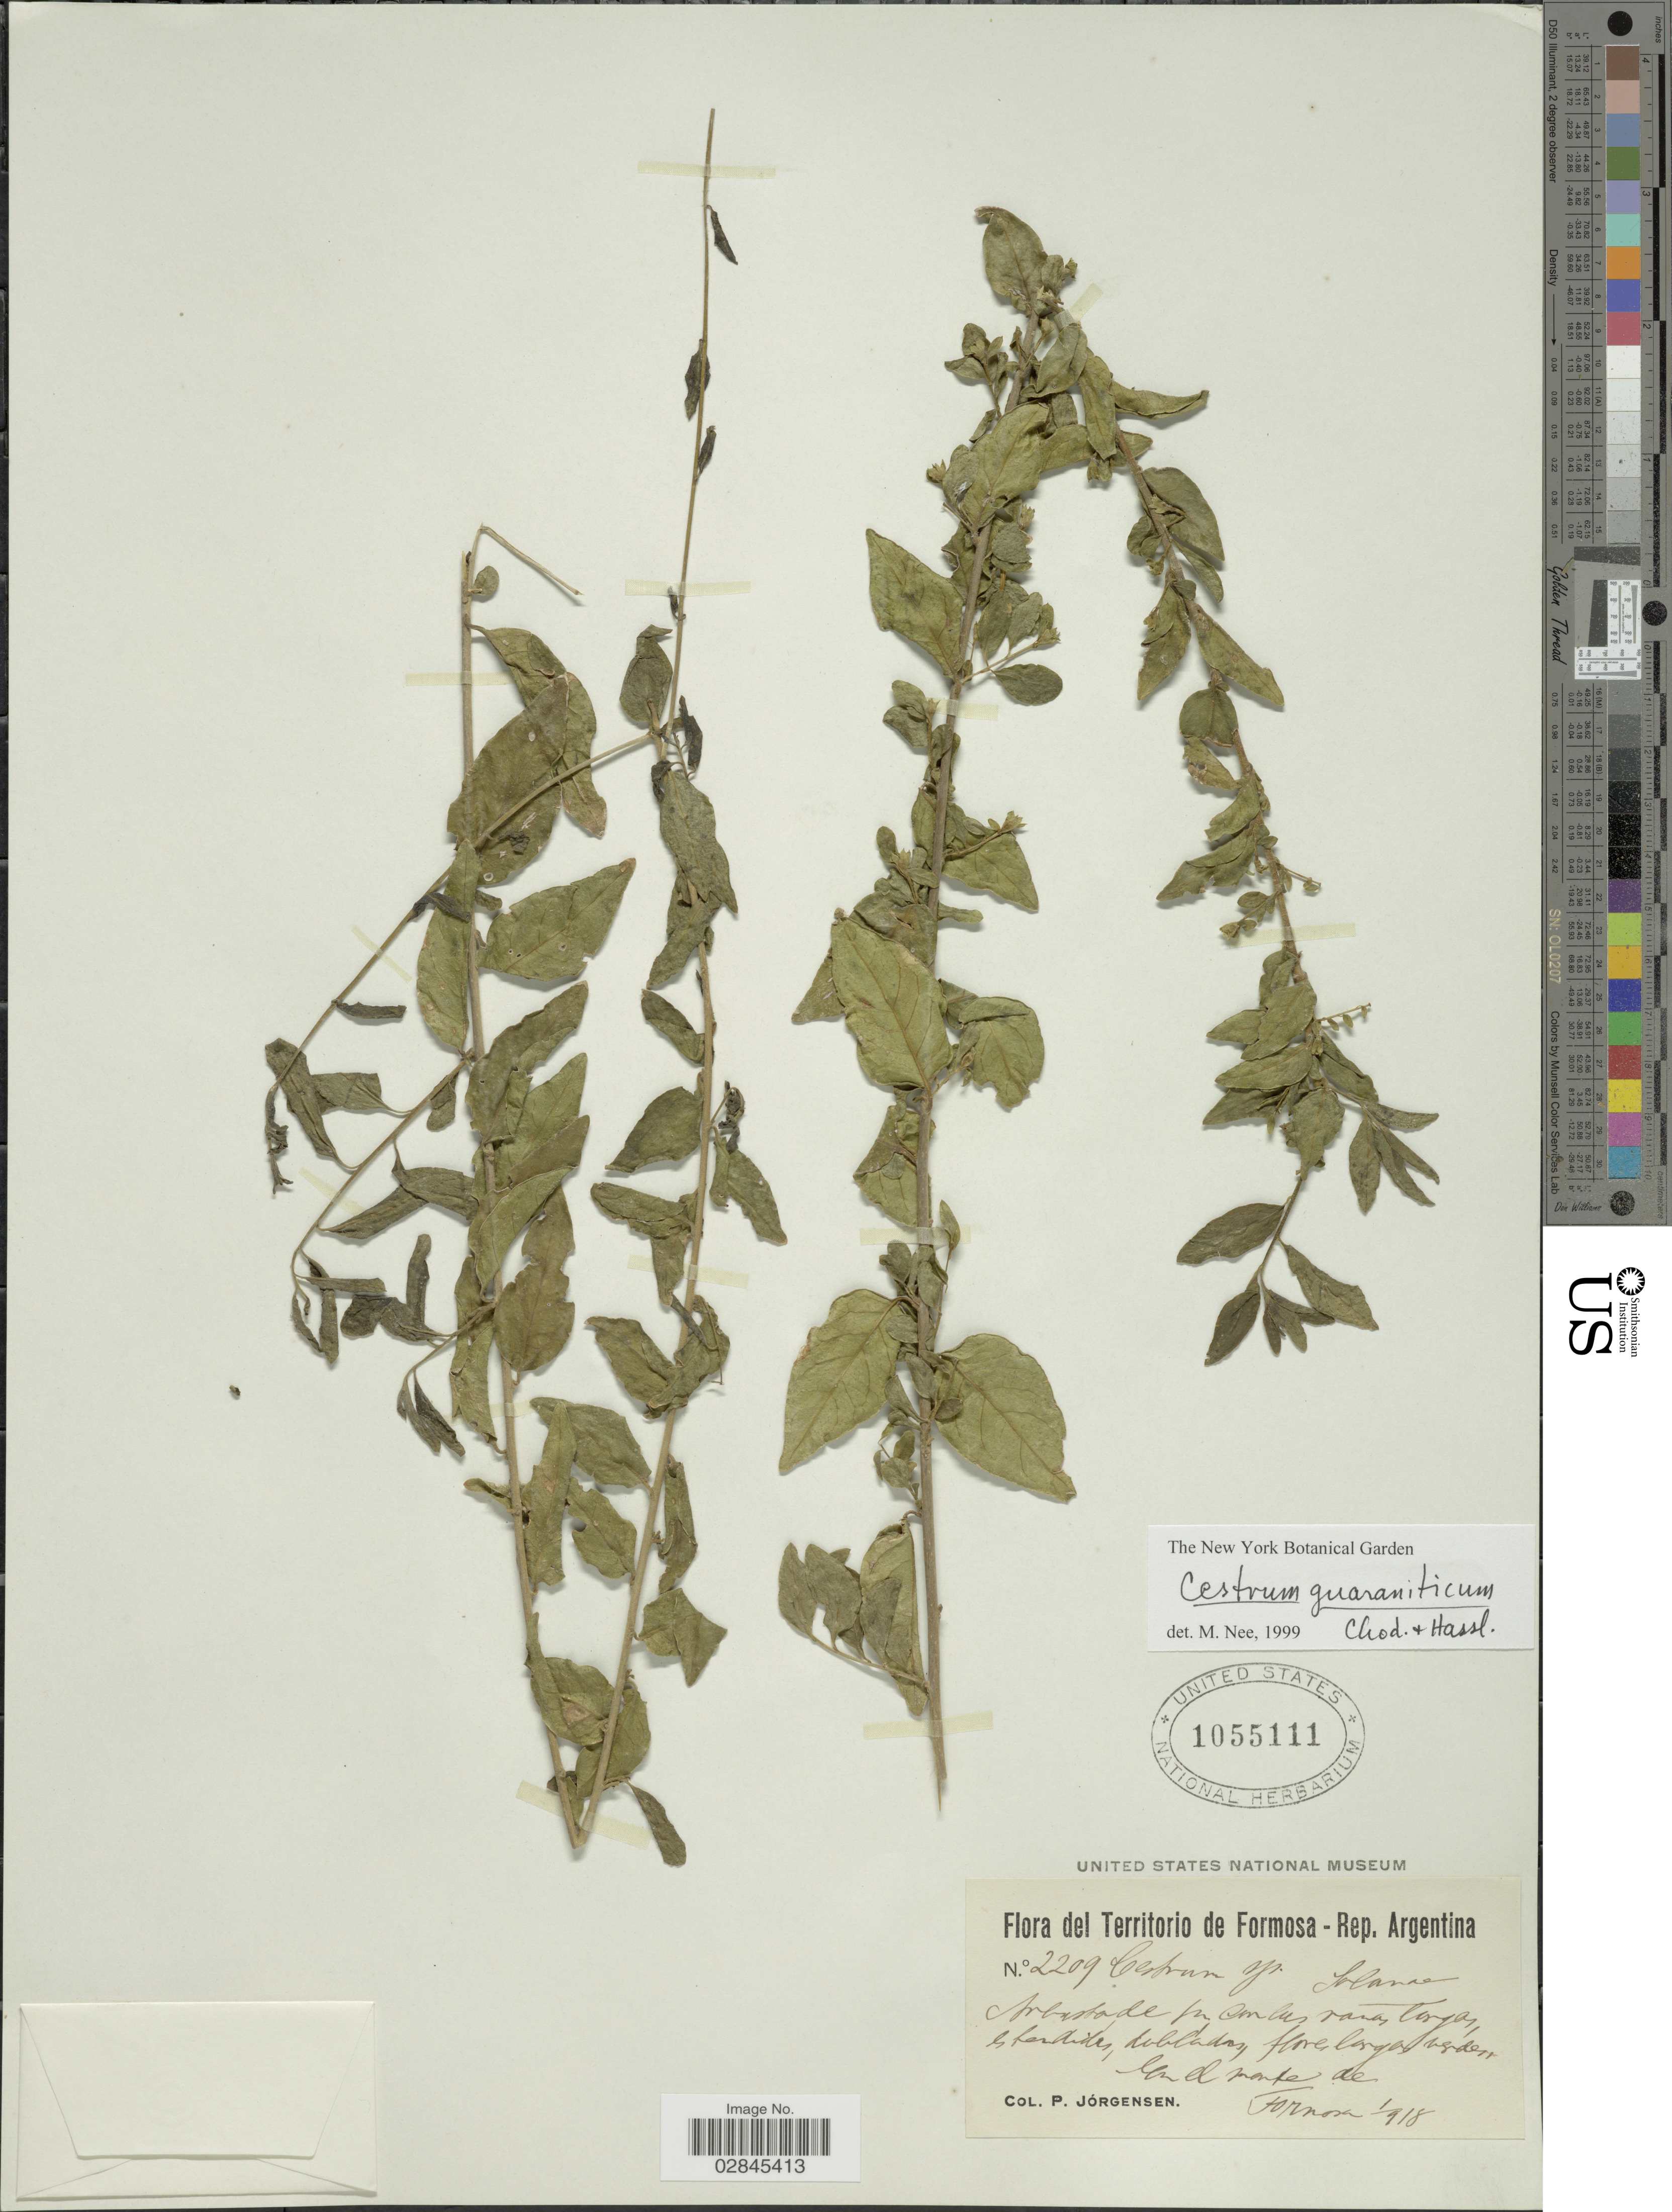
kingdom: Plantae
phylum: Tracheophyta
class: Magnoliopsida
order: Solanales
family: Solanaceae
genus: Cestrum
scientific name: Cestrum guaraniticum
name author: Chodat & Hassl.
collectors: P. Jörgensen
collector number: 2209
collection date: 1918-01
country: Argentina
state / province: Formosa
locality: Territorio de Formosa. En el monte de Formosa.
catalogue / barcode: US 1055111